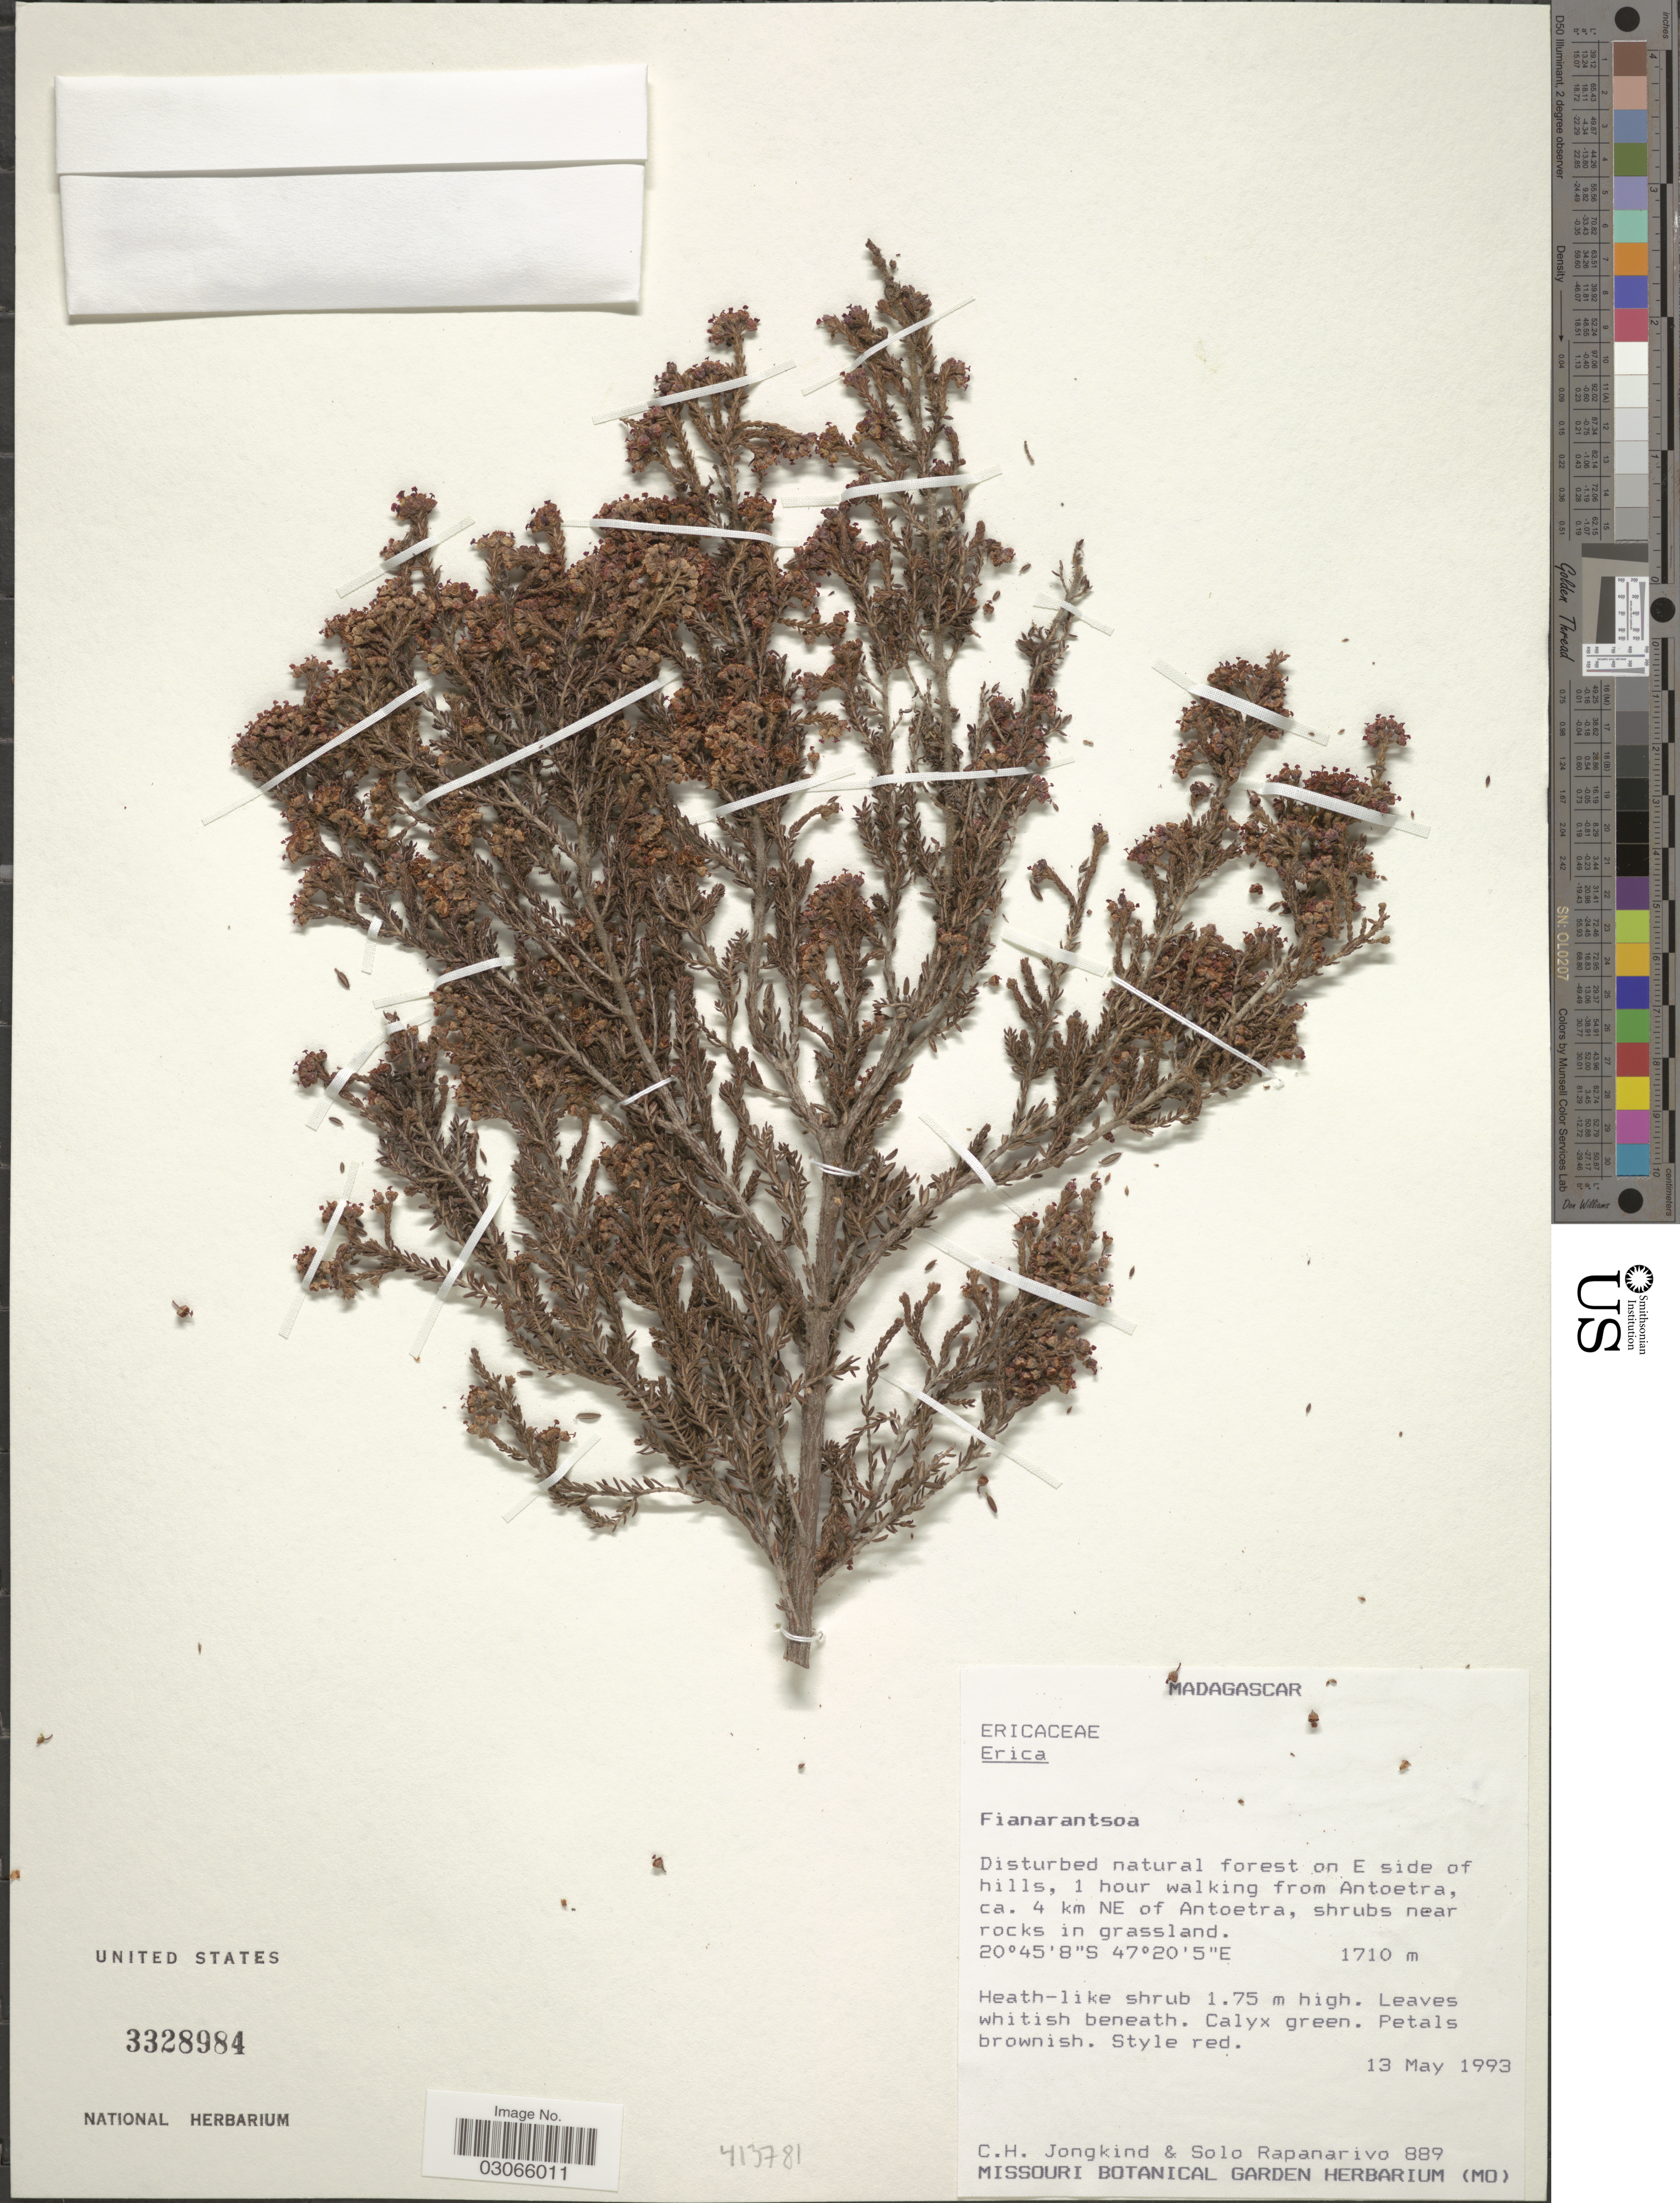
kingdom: Plantae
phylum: Tracheophyta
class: Magnoliopsida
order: Ericales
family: Ericaceae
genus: Erica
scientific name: Erica sp.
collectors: C. C. Jongkind & S. Rapanarivo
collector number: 889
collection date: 1993-05-13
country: Madagascar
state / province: Amoron'i Mania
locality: Disturbed natural forest on E side of hills, 1 hour walking from Antoetra, ca. 4 km NE of Antoetra.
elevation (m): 1710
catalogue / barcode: US 3328984